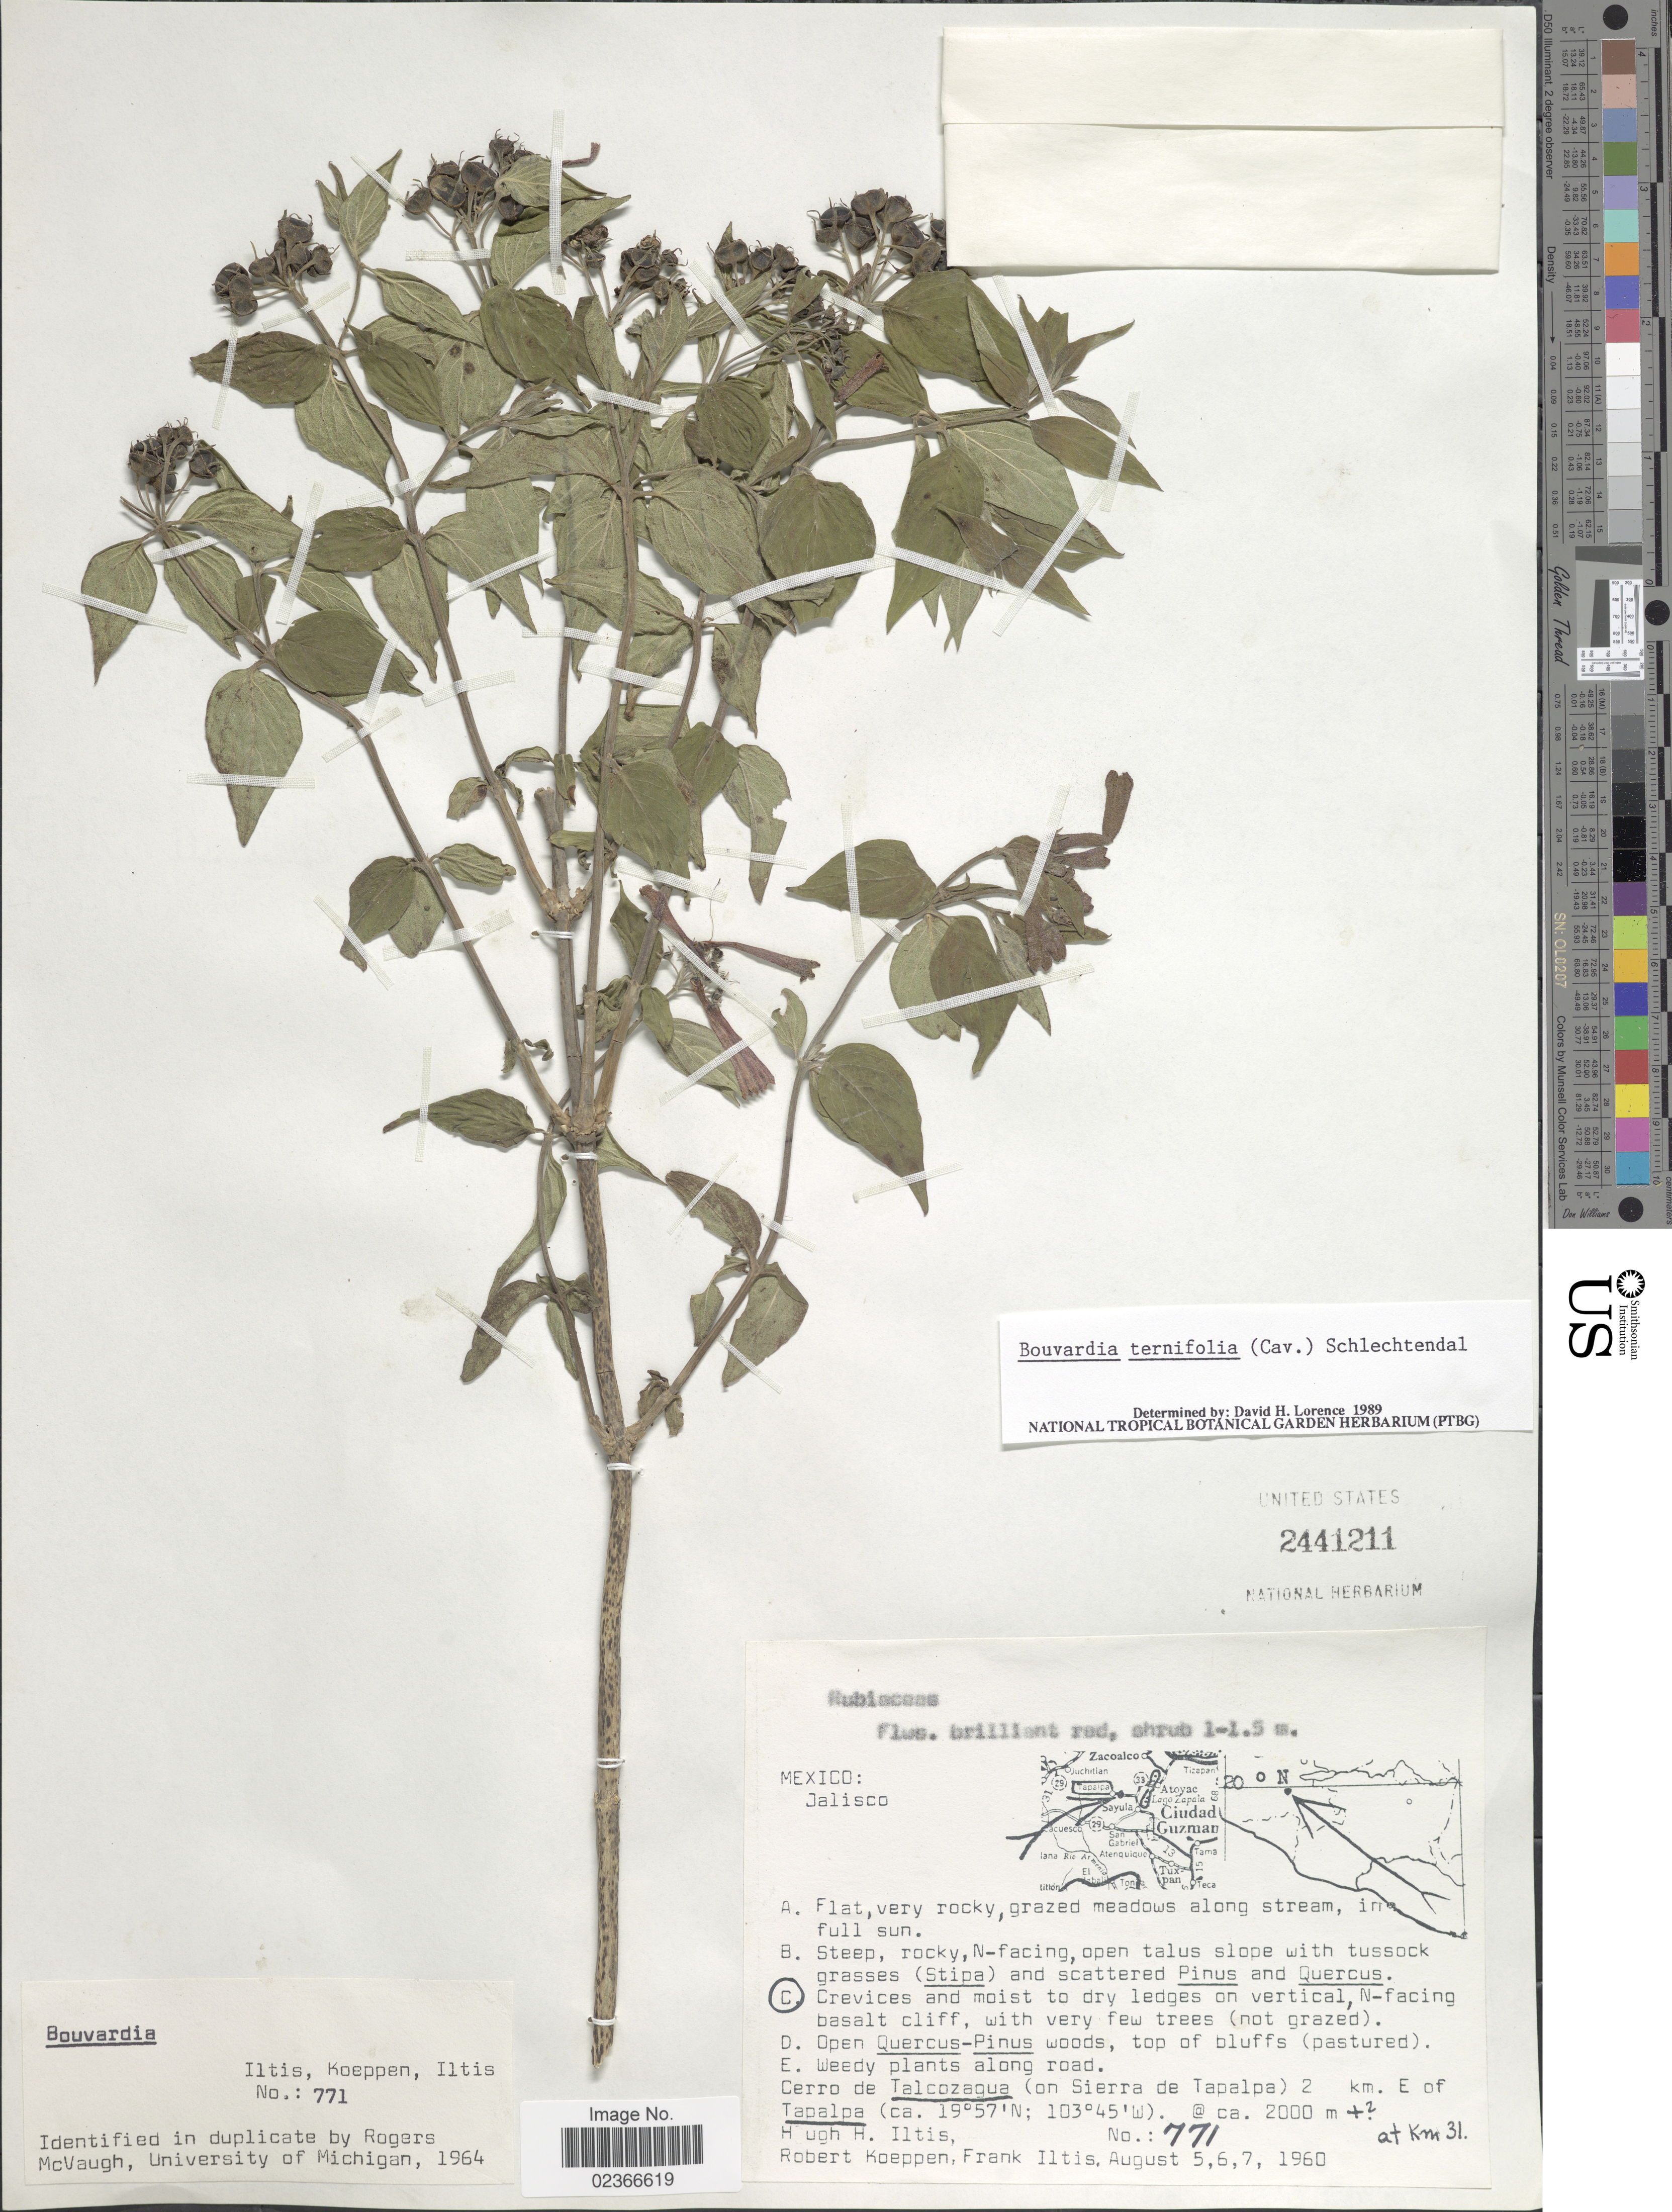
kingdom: Plantae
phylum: Tracheophyta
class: Magnoliopsida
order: Gentianales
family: Rubiaceae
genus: Bouvardia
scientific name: Bouvardia ternifolia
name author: (Cav.) Schltdl.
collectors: R. C. Koeppen & F. S. Iltis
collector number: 771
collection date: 1960-08-05/1960-08-07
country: Mexico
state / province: Jalisco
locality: Cerro de Talcozagua (on Sierra de Tapalpa) 2 km. E of Tapalpa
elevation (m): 2000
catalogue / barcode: US 2441211